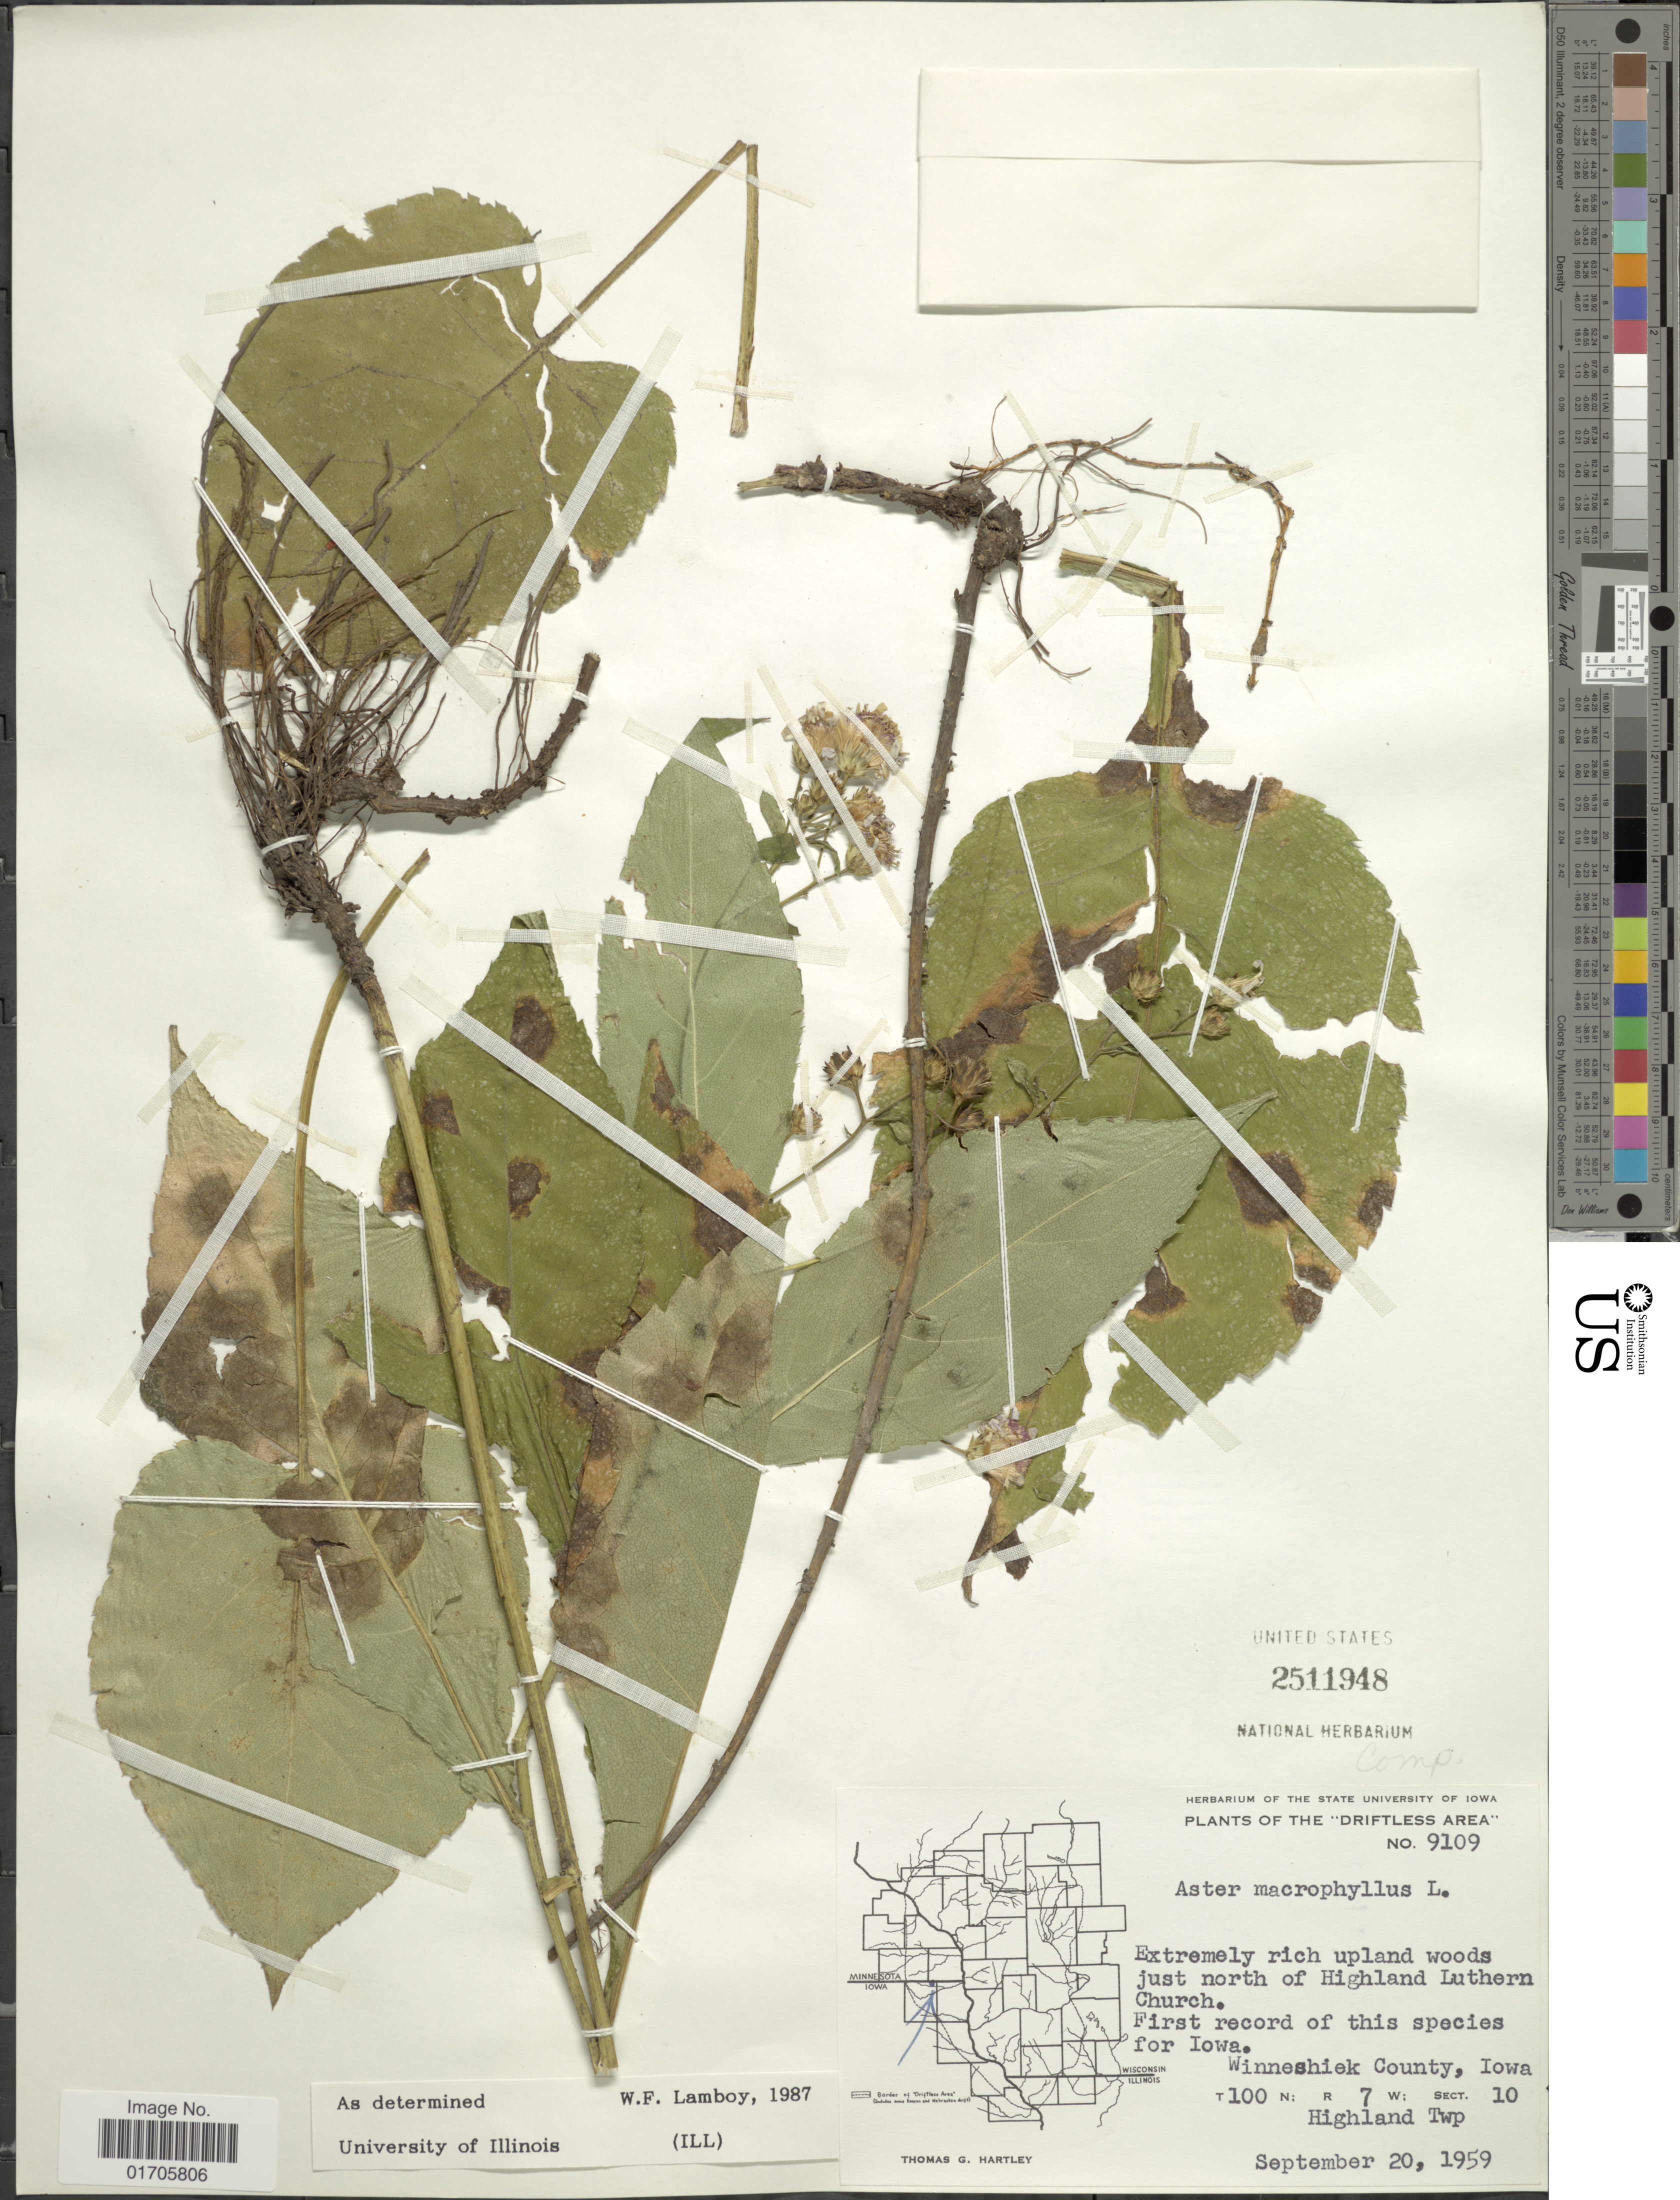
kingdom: Plantae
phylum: Tracheophyta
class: Magnoliopsida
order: Asterales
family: Asteraceae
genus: Eurybia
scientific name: Eurybia macrophylla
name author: (L.) Cass.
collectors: T. G. Hartley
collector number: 9109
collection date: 1959-09-20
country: United States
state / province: Iowa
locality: Driftless Area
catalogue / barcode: US 2511948